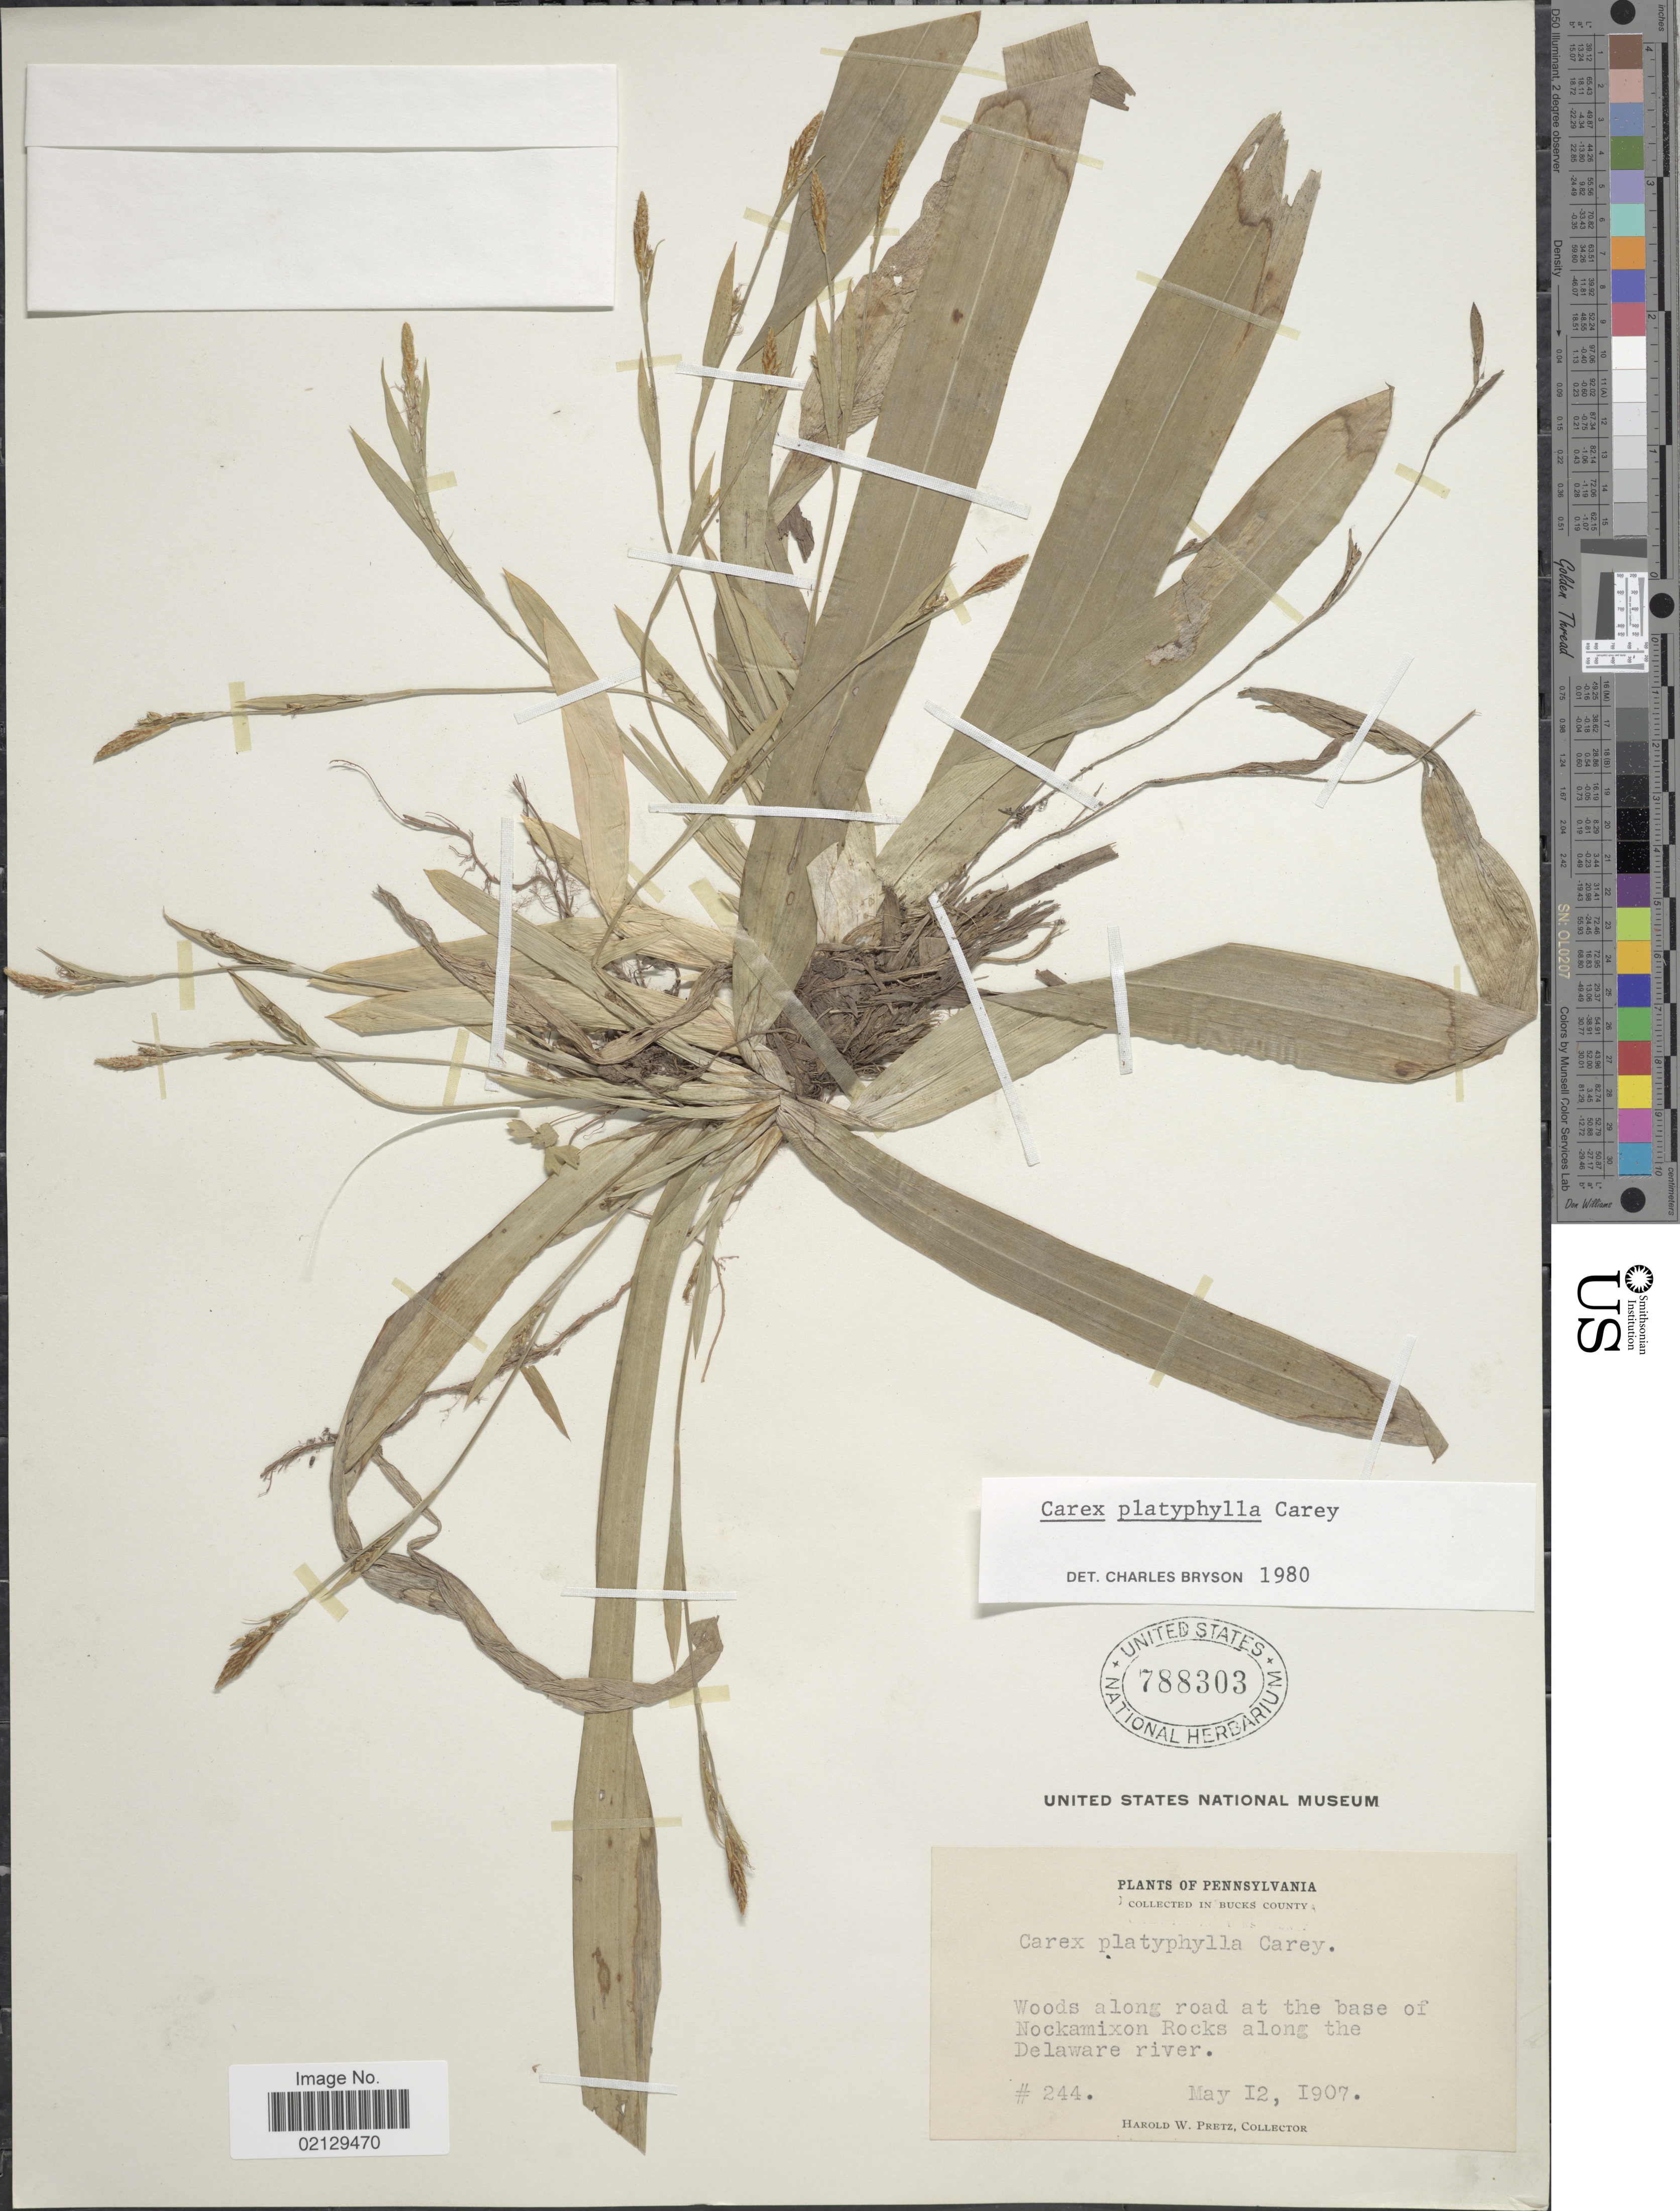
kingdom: Plantae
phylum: Tracheophyta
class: Liliopsida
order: Poales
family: Cyperaceae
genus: Carex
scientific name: Carex platyphylla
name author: J. Carey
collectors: H. W. Pretz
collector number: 244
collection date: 1907-05-12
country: United States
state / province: Pennsylvania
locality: Woods along road at the base of Nockamixon Rocks along the Delaware River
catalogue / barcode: US 788303